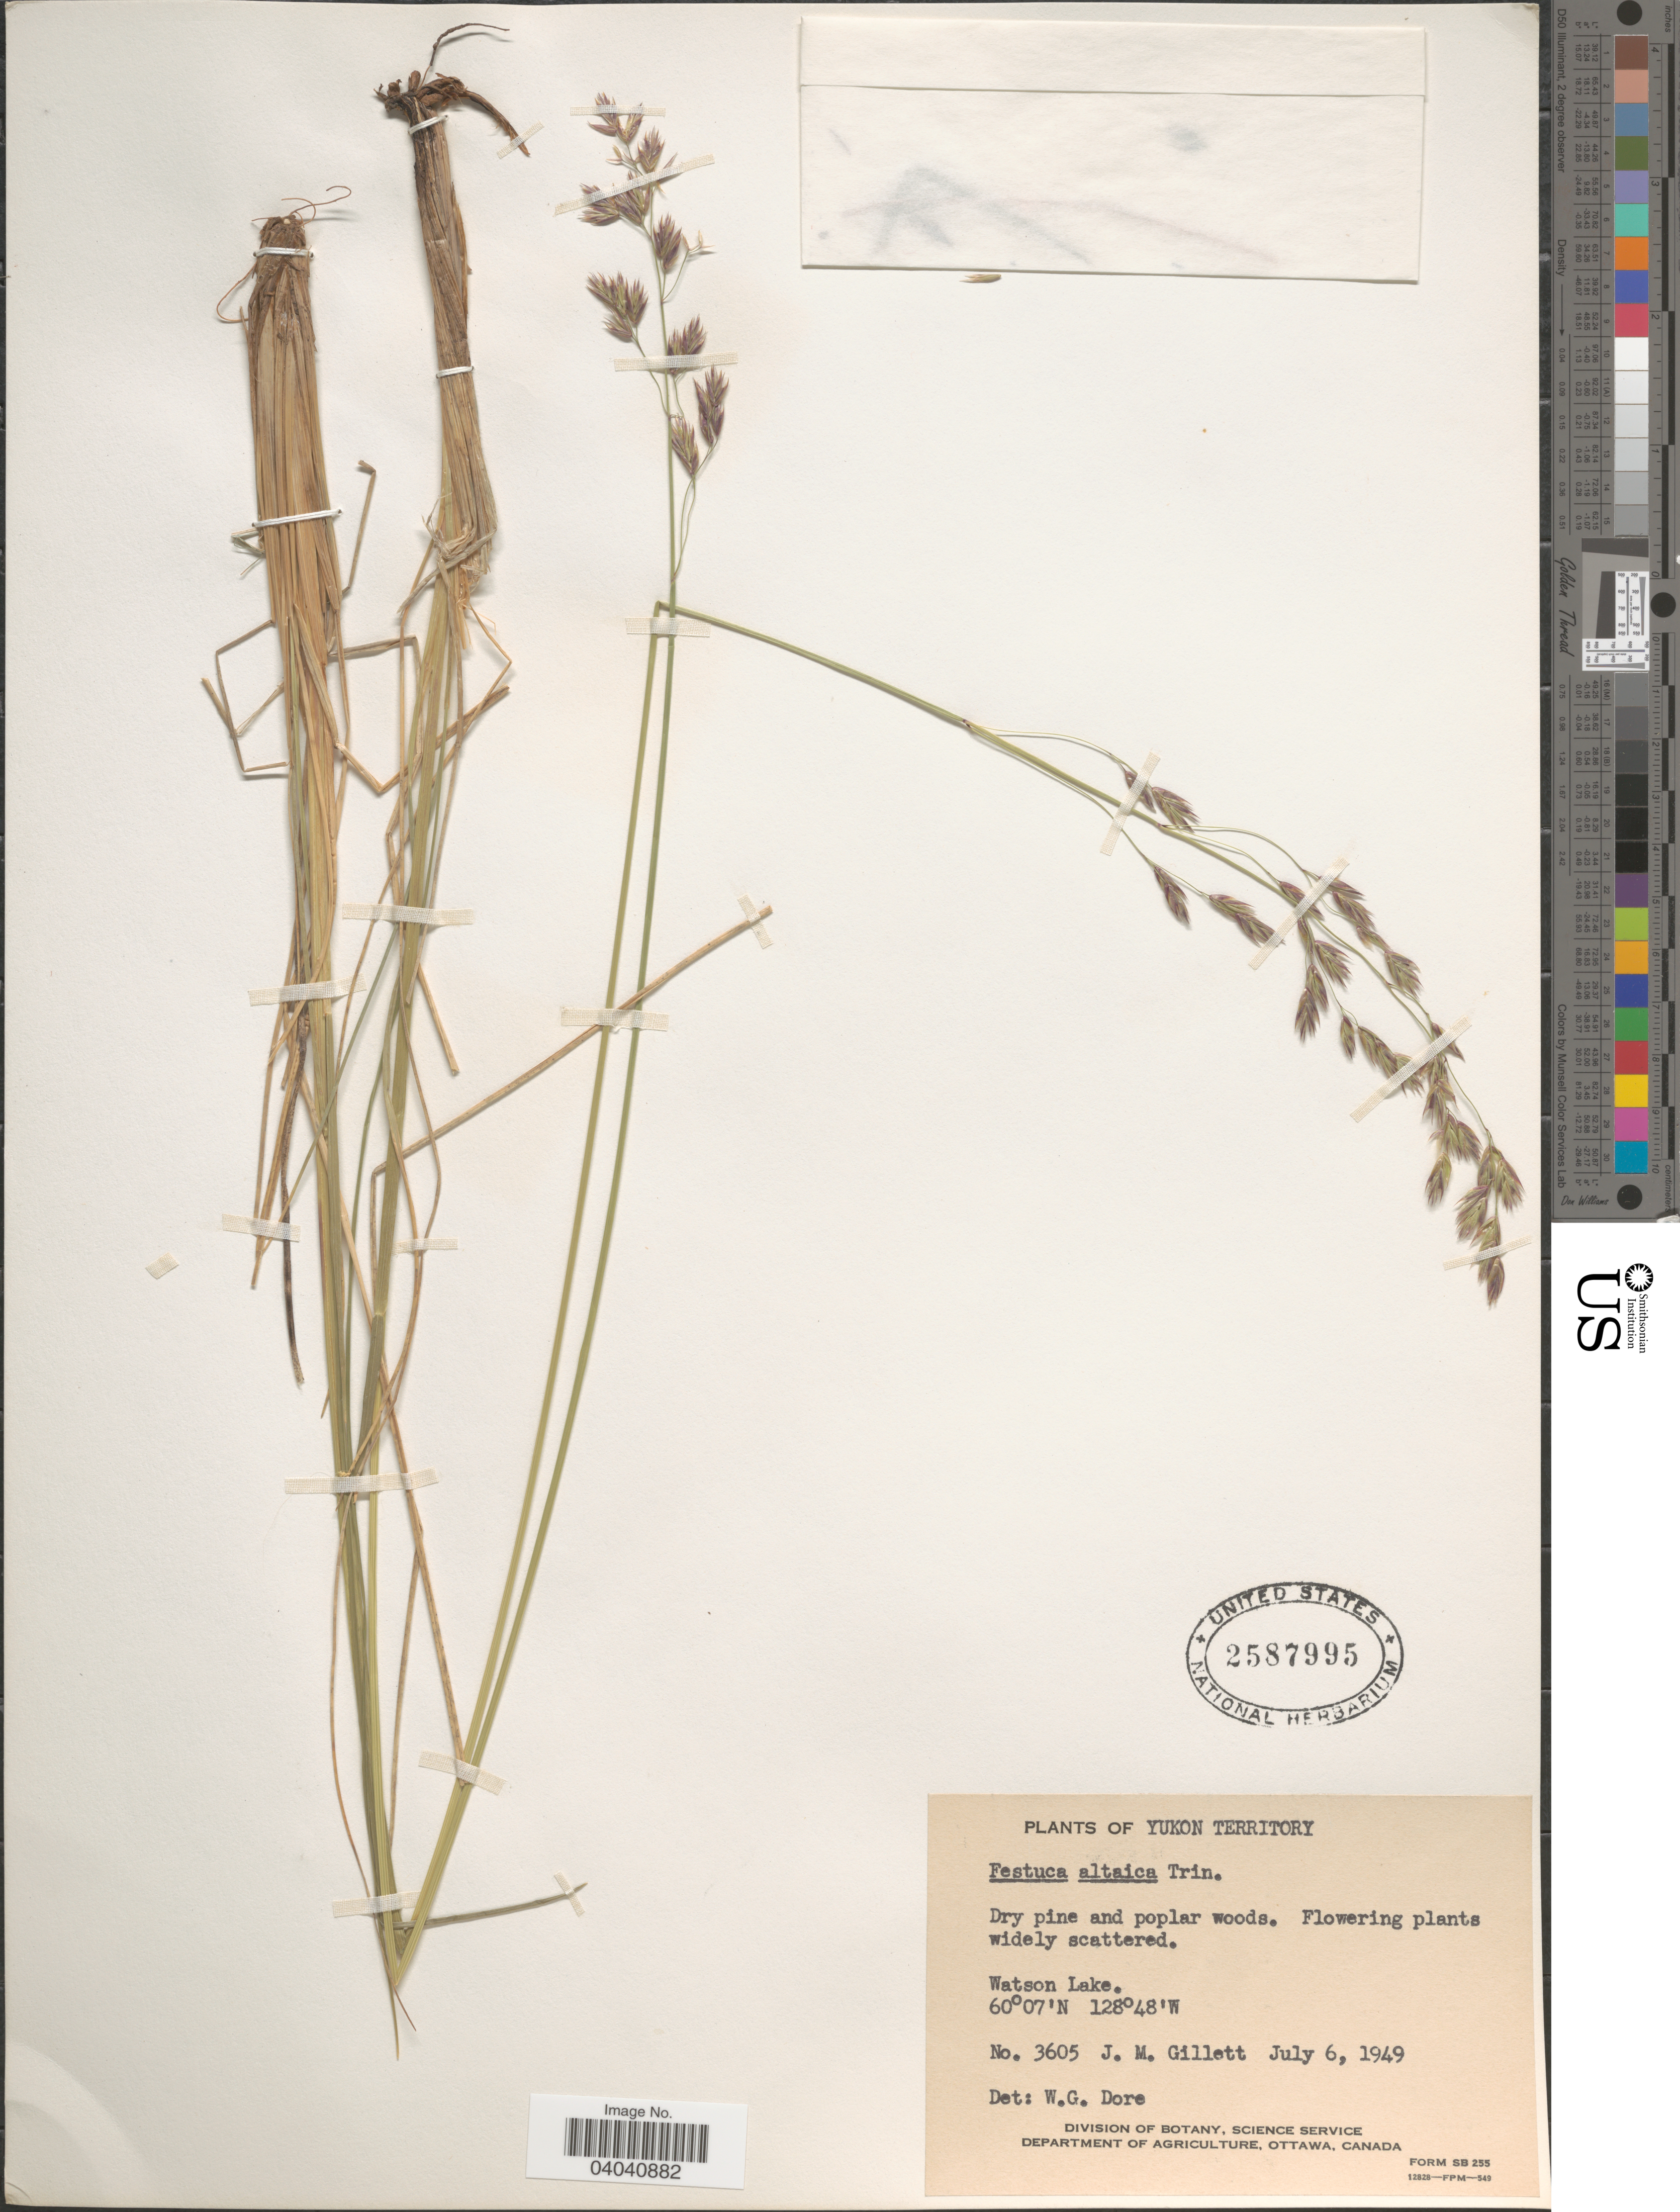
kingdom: Plantae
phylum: Tracheophyta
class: Liliopsida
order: Poales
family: Poaceae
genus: Festuca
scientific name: Festuca altaica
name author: Trin.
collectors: J. M. Gillett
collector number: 3605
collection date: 1949-07-06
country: Canada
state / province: Yukon Territory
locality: Watson Lake.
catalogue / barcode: US 2587995